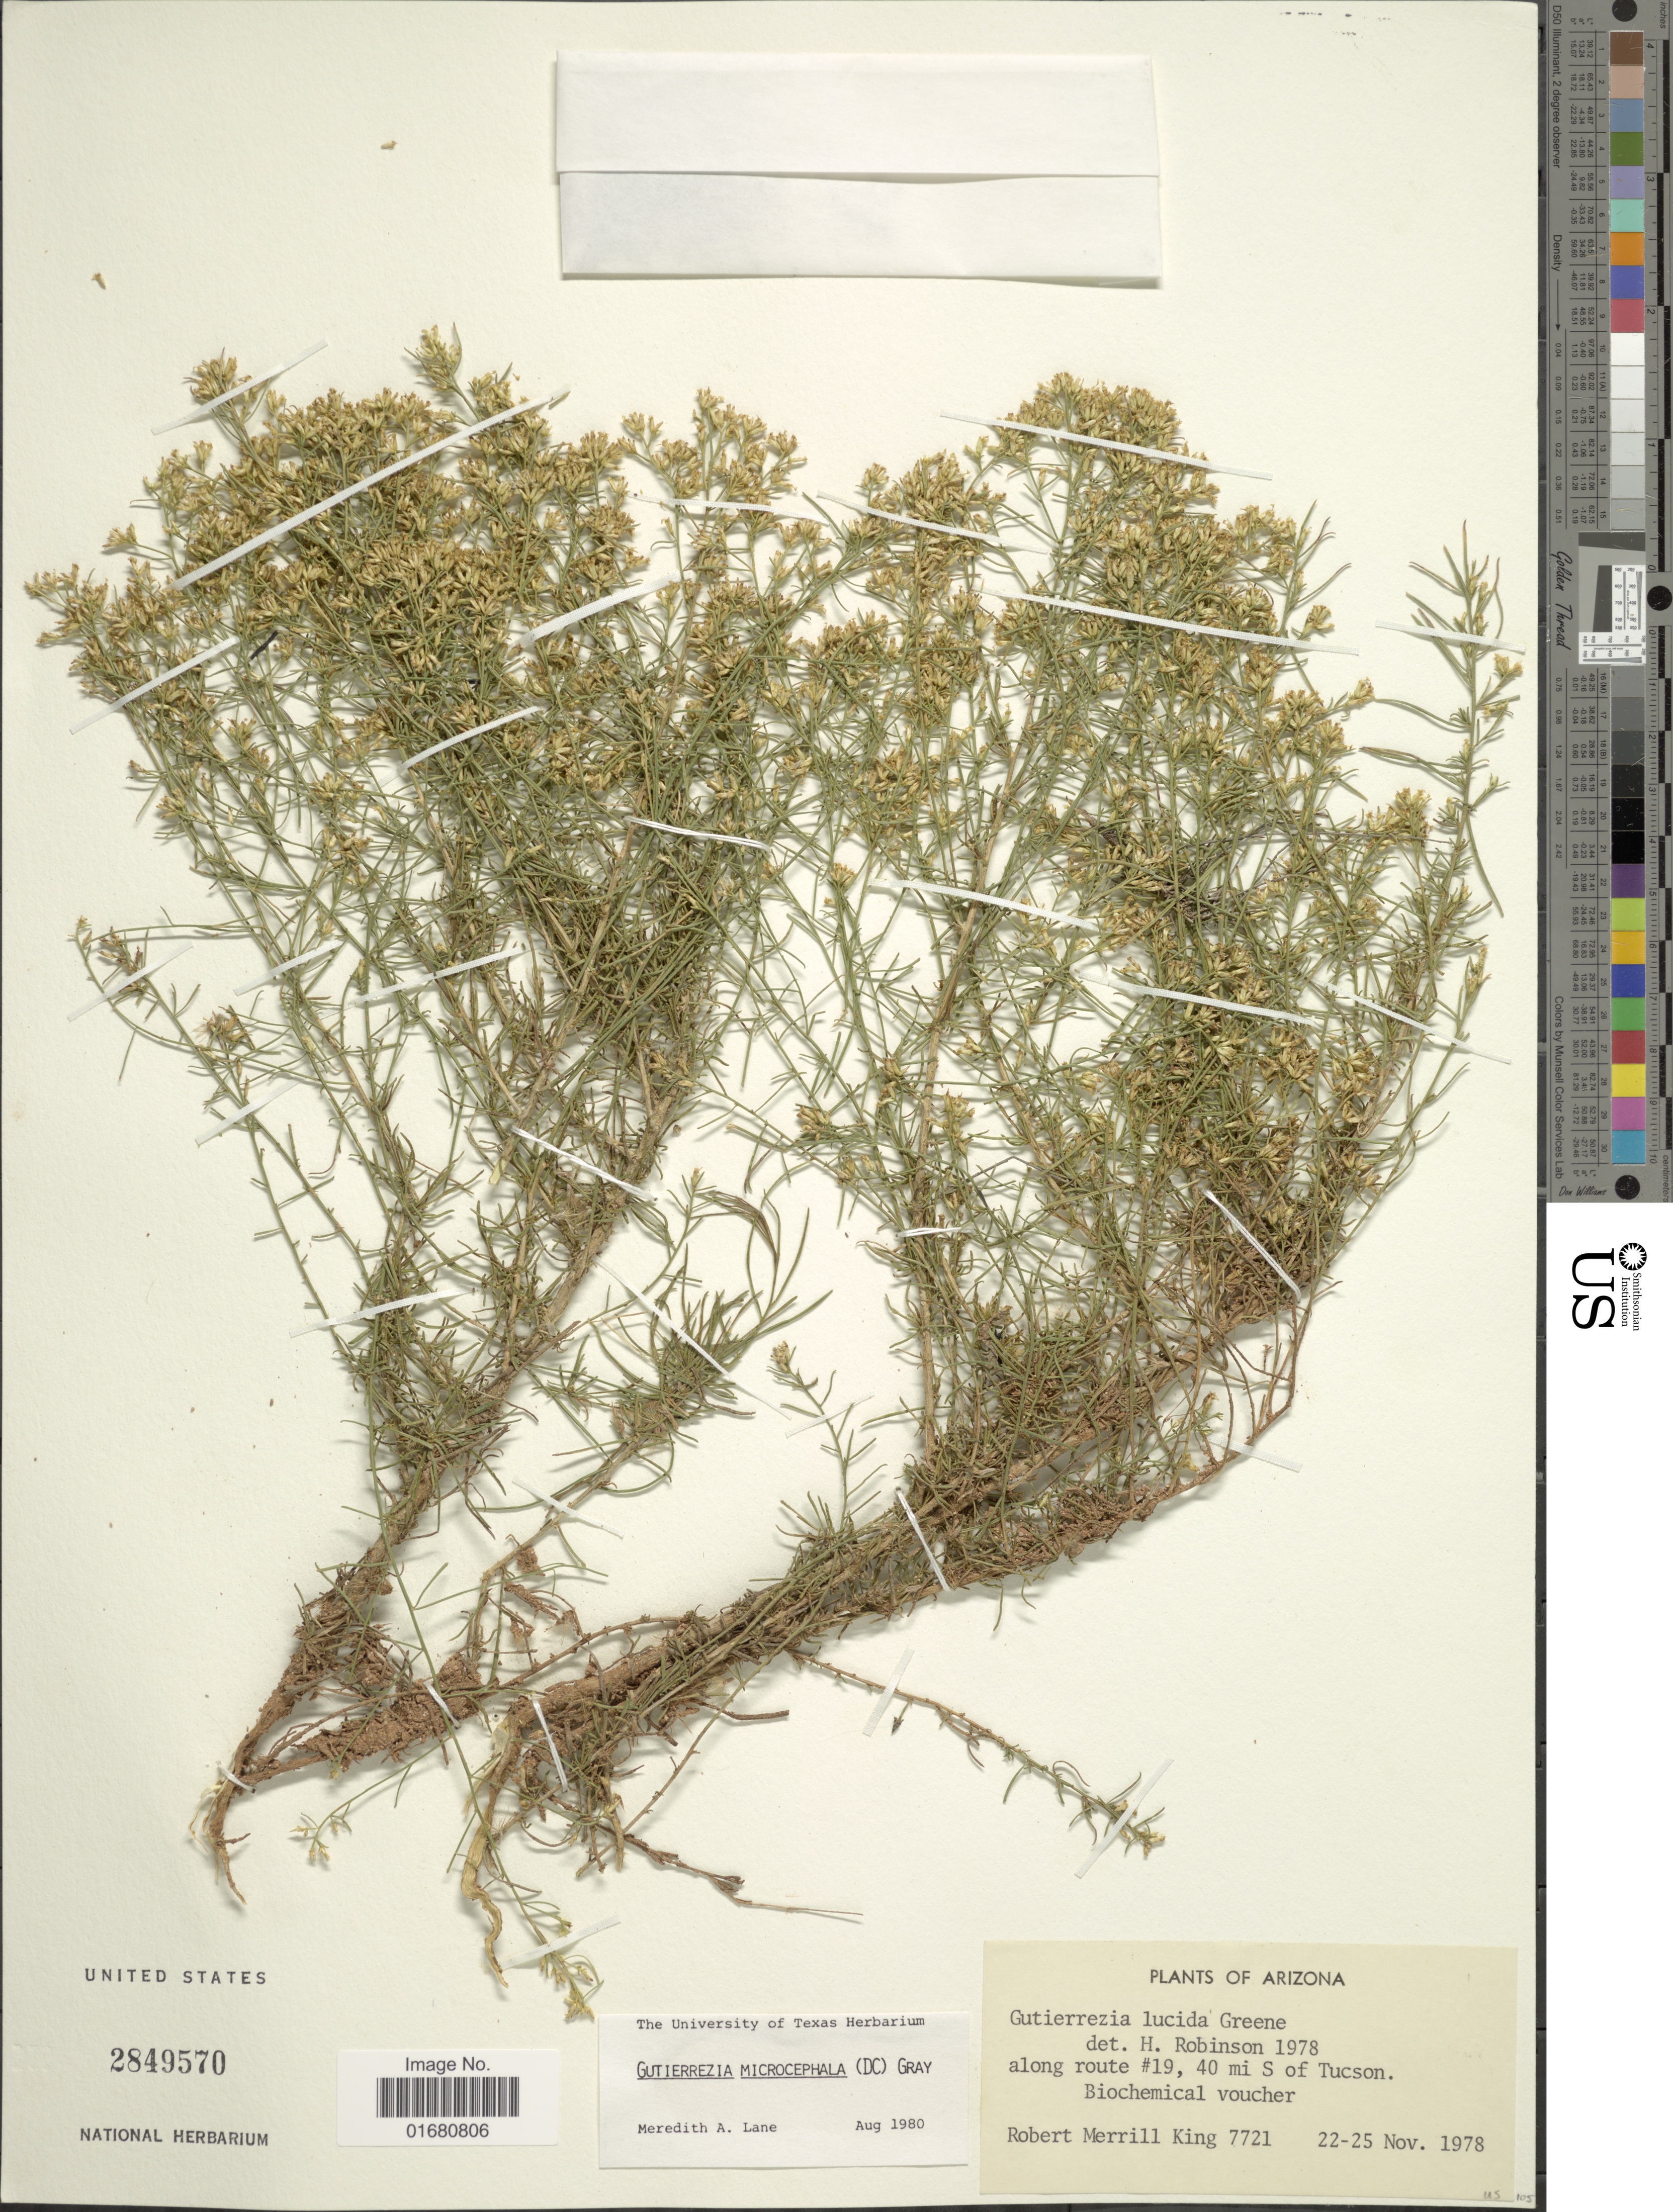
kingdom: Plantae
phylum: Tracheophyta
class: Magnoliopsida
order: Asterales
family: Asteraceae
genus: Gutierrezia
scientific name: Gutierrezia microcephala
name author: (DC.) A. Gray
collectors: R. M. King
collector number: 7721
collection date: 1978-11-22/1978-11-25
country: United States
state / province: Arizona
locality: Along route #19, 40 mi S of Tucson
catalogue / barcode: US 2849570